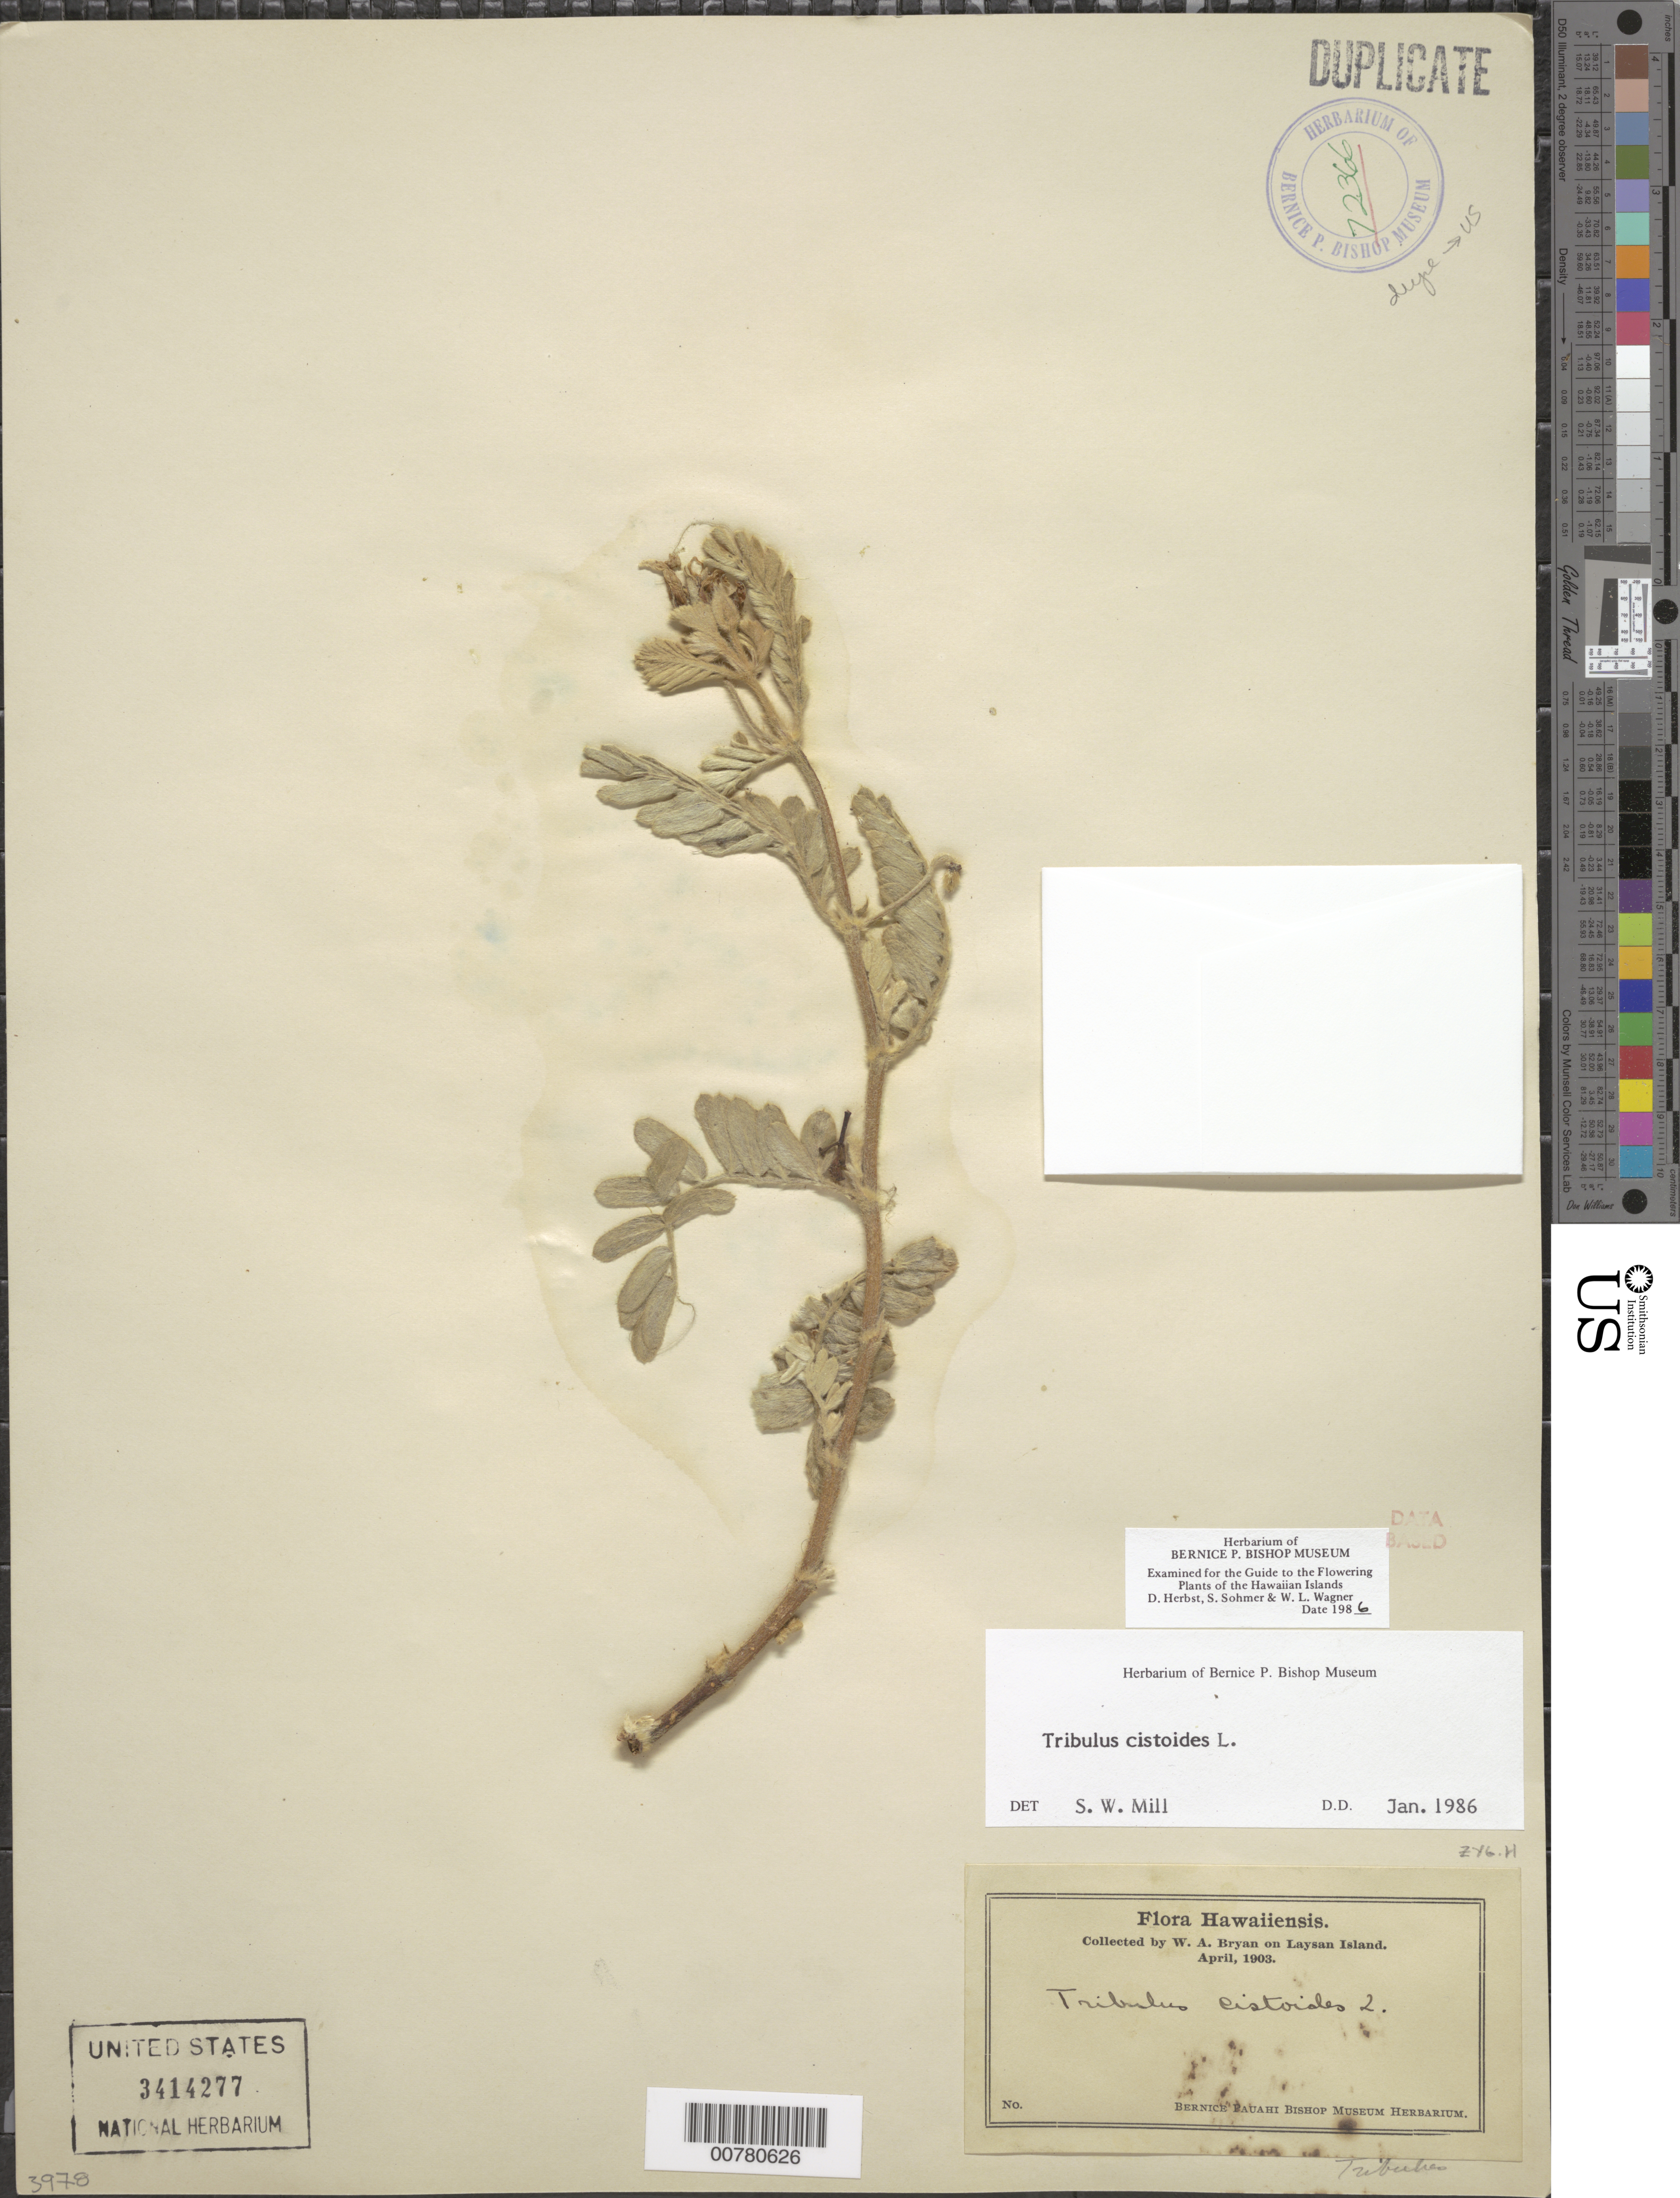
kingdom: Plantae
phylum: Tracheophyta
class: Magnoliopsida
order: Zygophyllales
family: Zygophyllaceae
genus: Tribulus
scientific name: Tribulus cistoides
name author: L.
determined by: Wagner, W. L.; Herbst, D. R.; Sohmer, S. H.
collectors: W. Bryan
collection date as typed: Apr 1903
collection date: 1903-04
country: United States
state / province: Hawaii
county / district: Honolulu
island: Laysan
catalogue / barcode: US 3414277